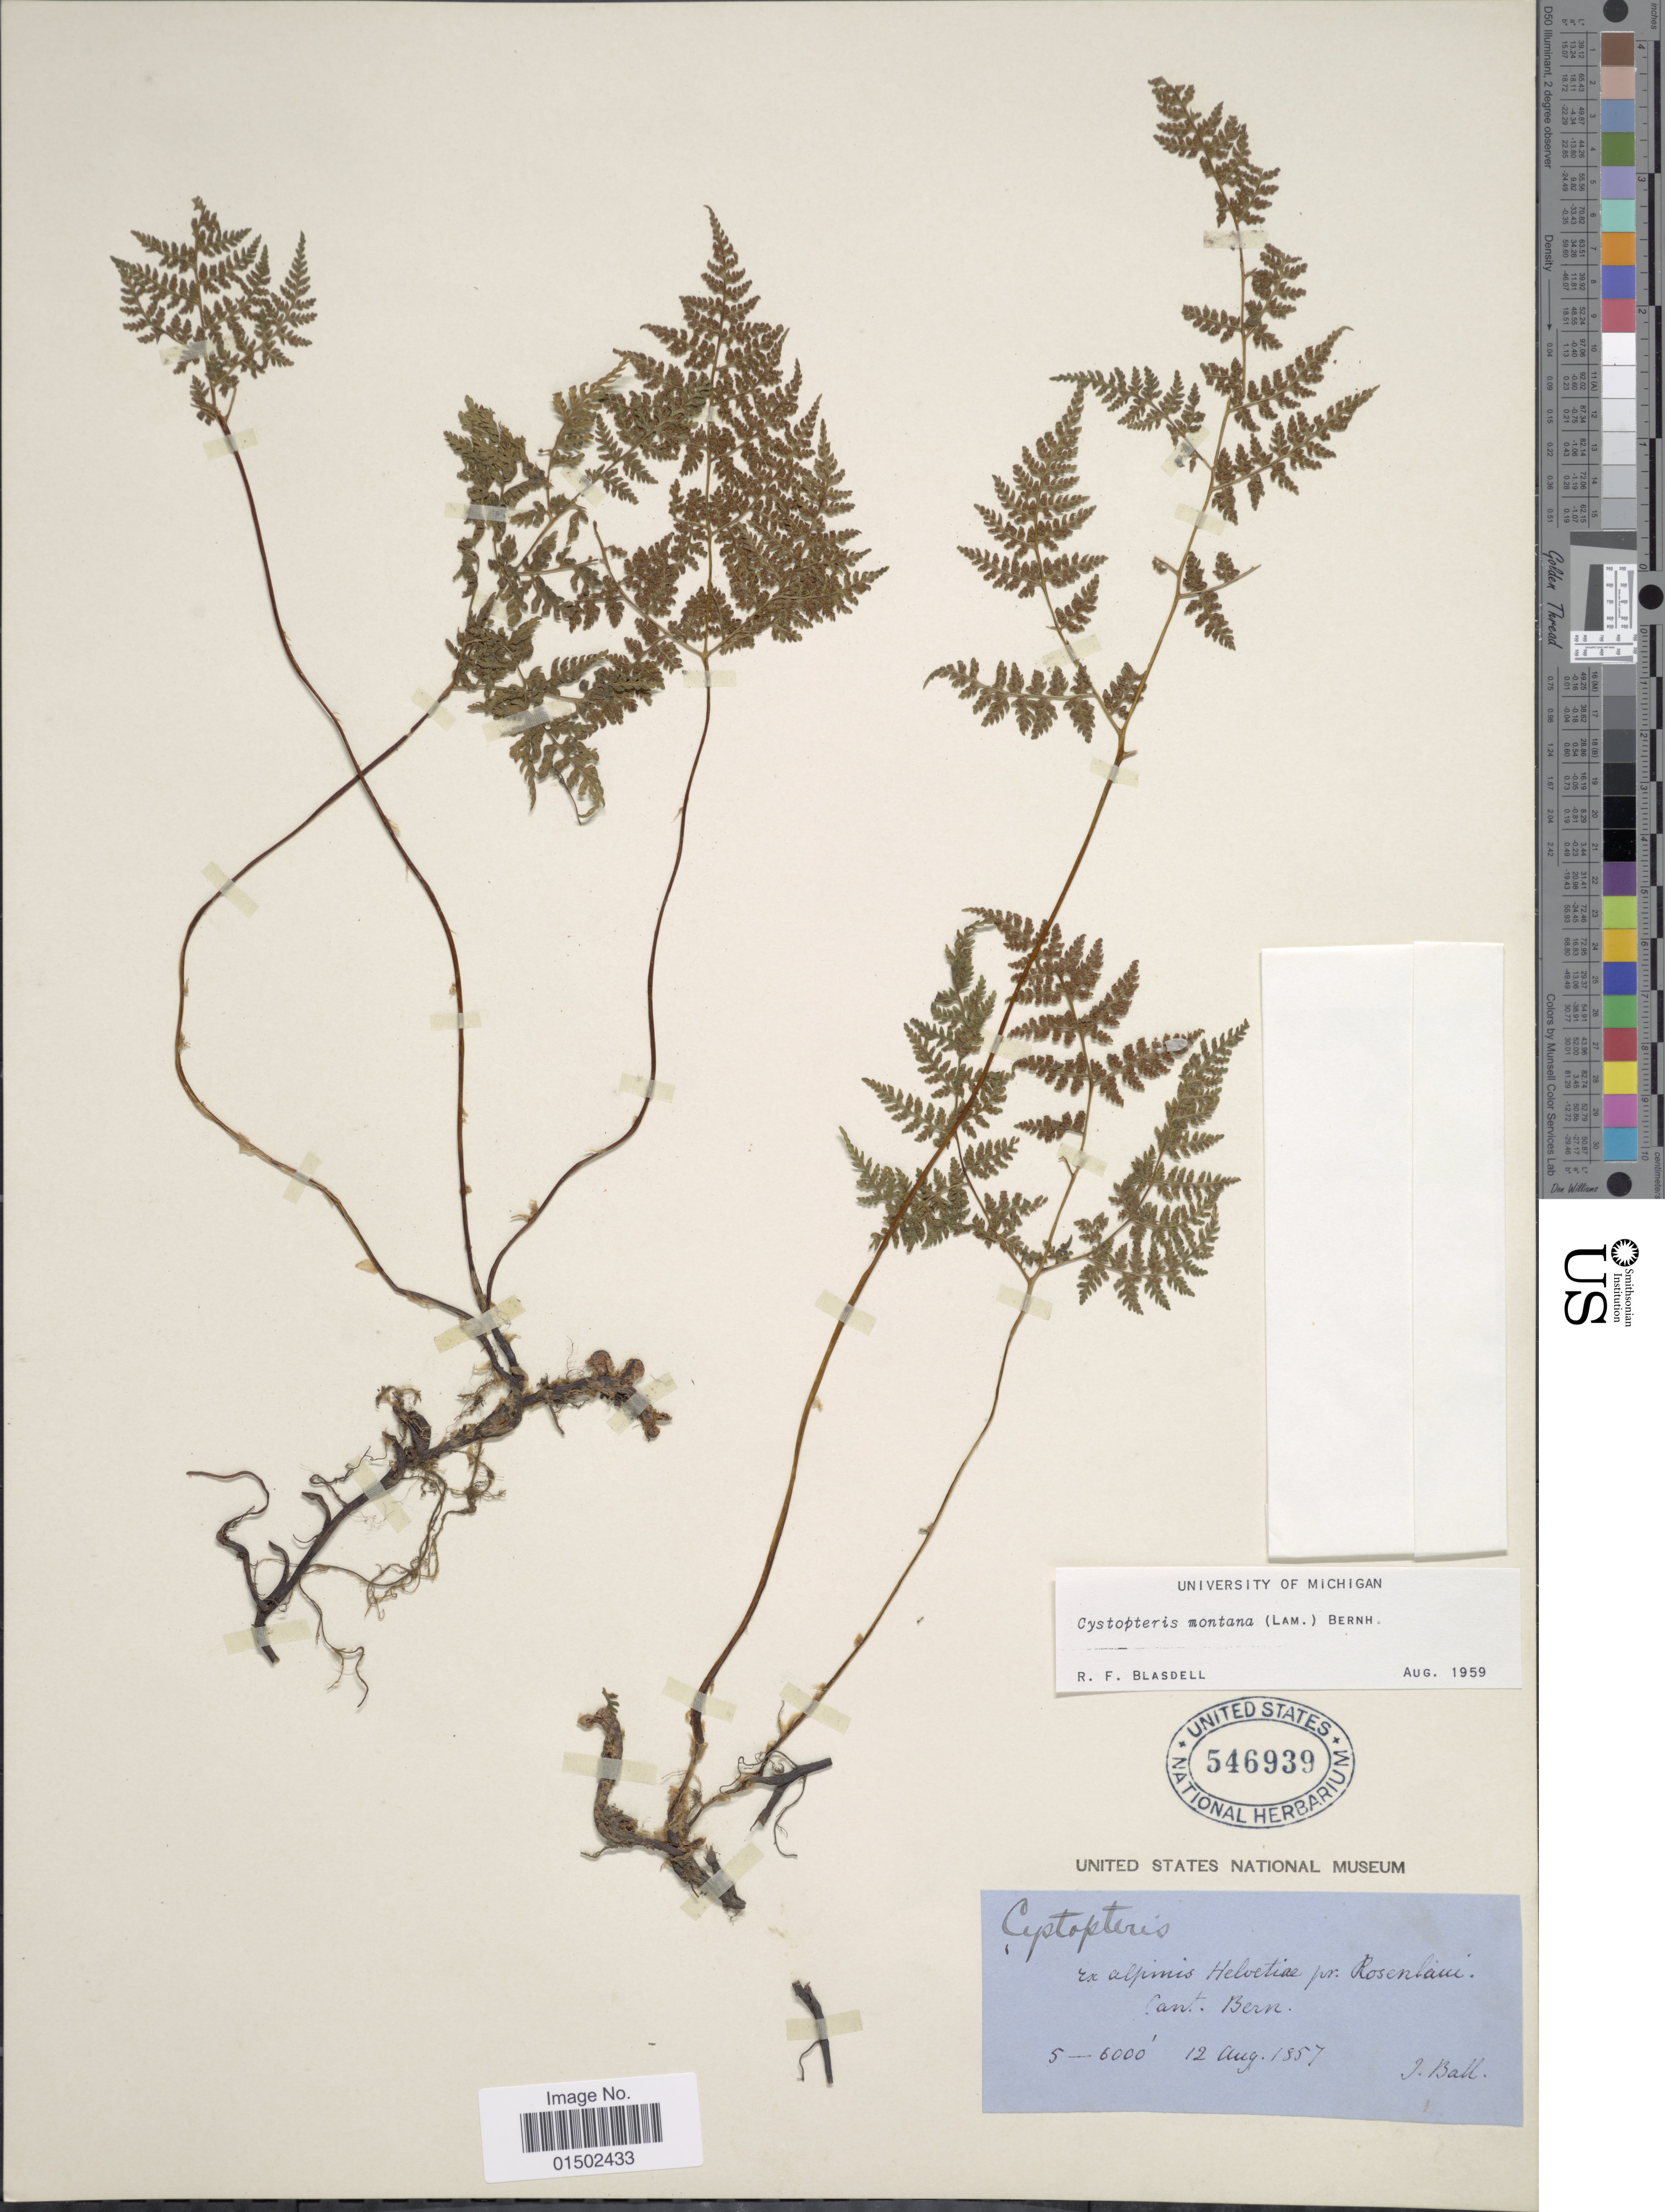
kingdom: Plantae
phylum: Tracheophyta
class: Polypodiopsida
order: Polypodiales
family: Cystopteridaceae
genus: Cystopteris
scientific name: Cystopteris montana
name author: (Lam.) Desv.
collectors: J. Ball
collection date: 1857-08-12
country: Switzerland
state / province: Bern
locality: Cant. Bern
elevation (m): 1524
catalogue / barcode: US 546939